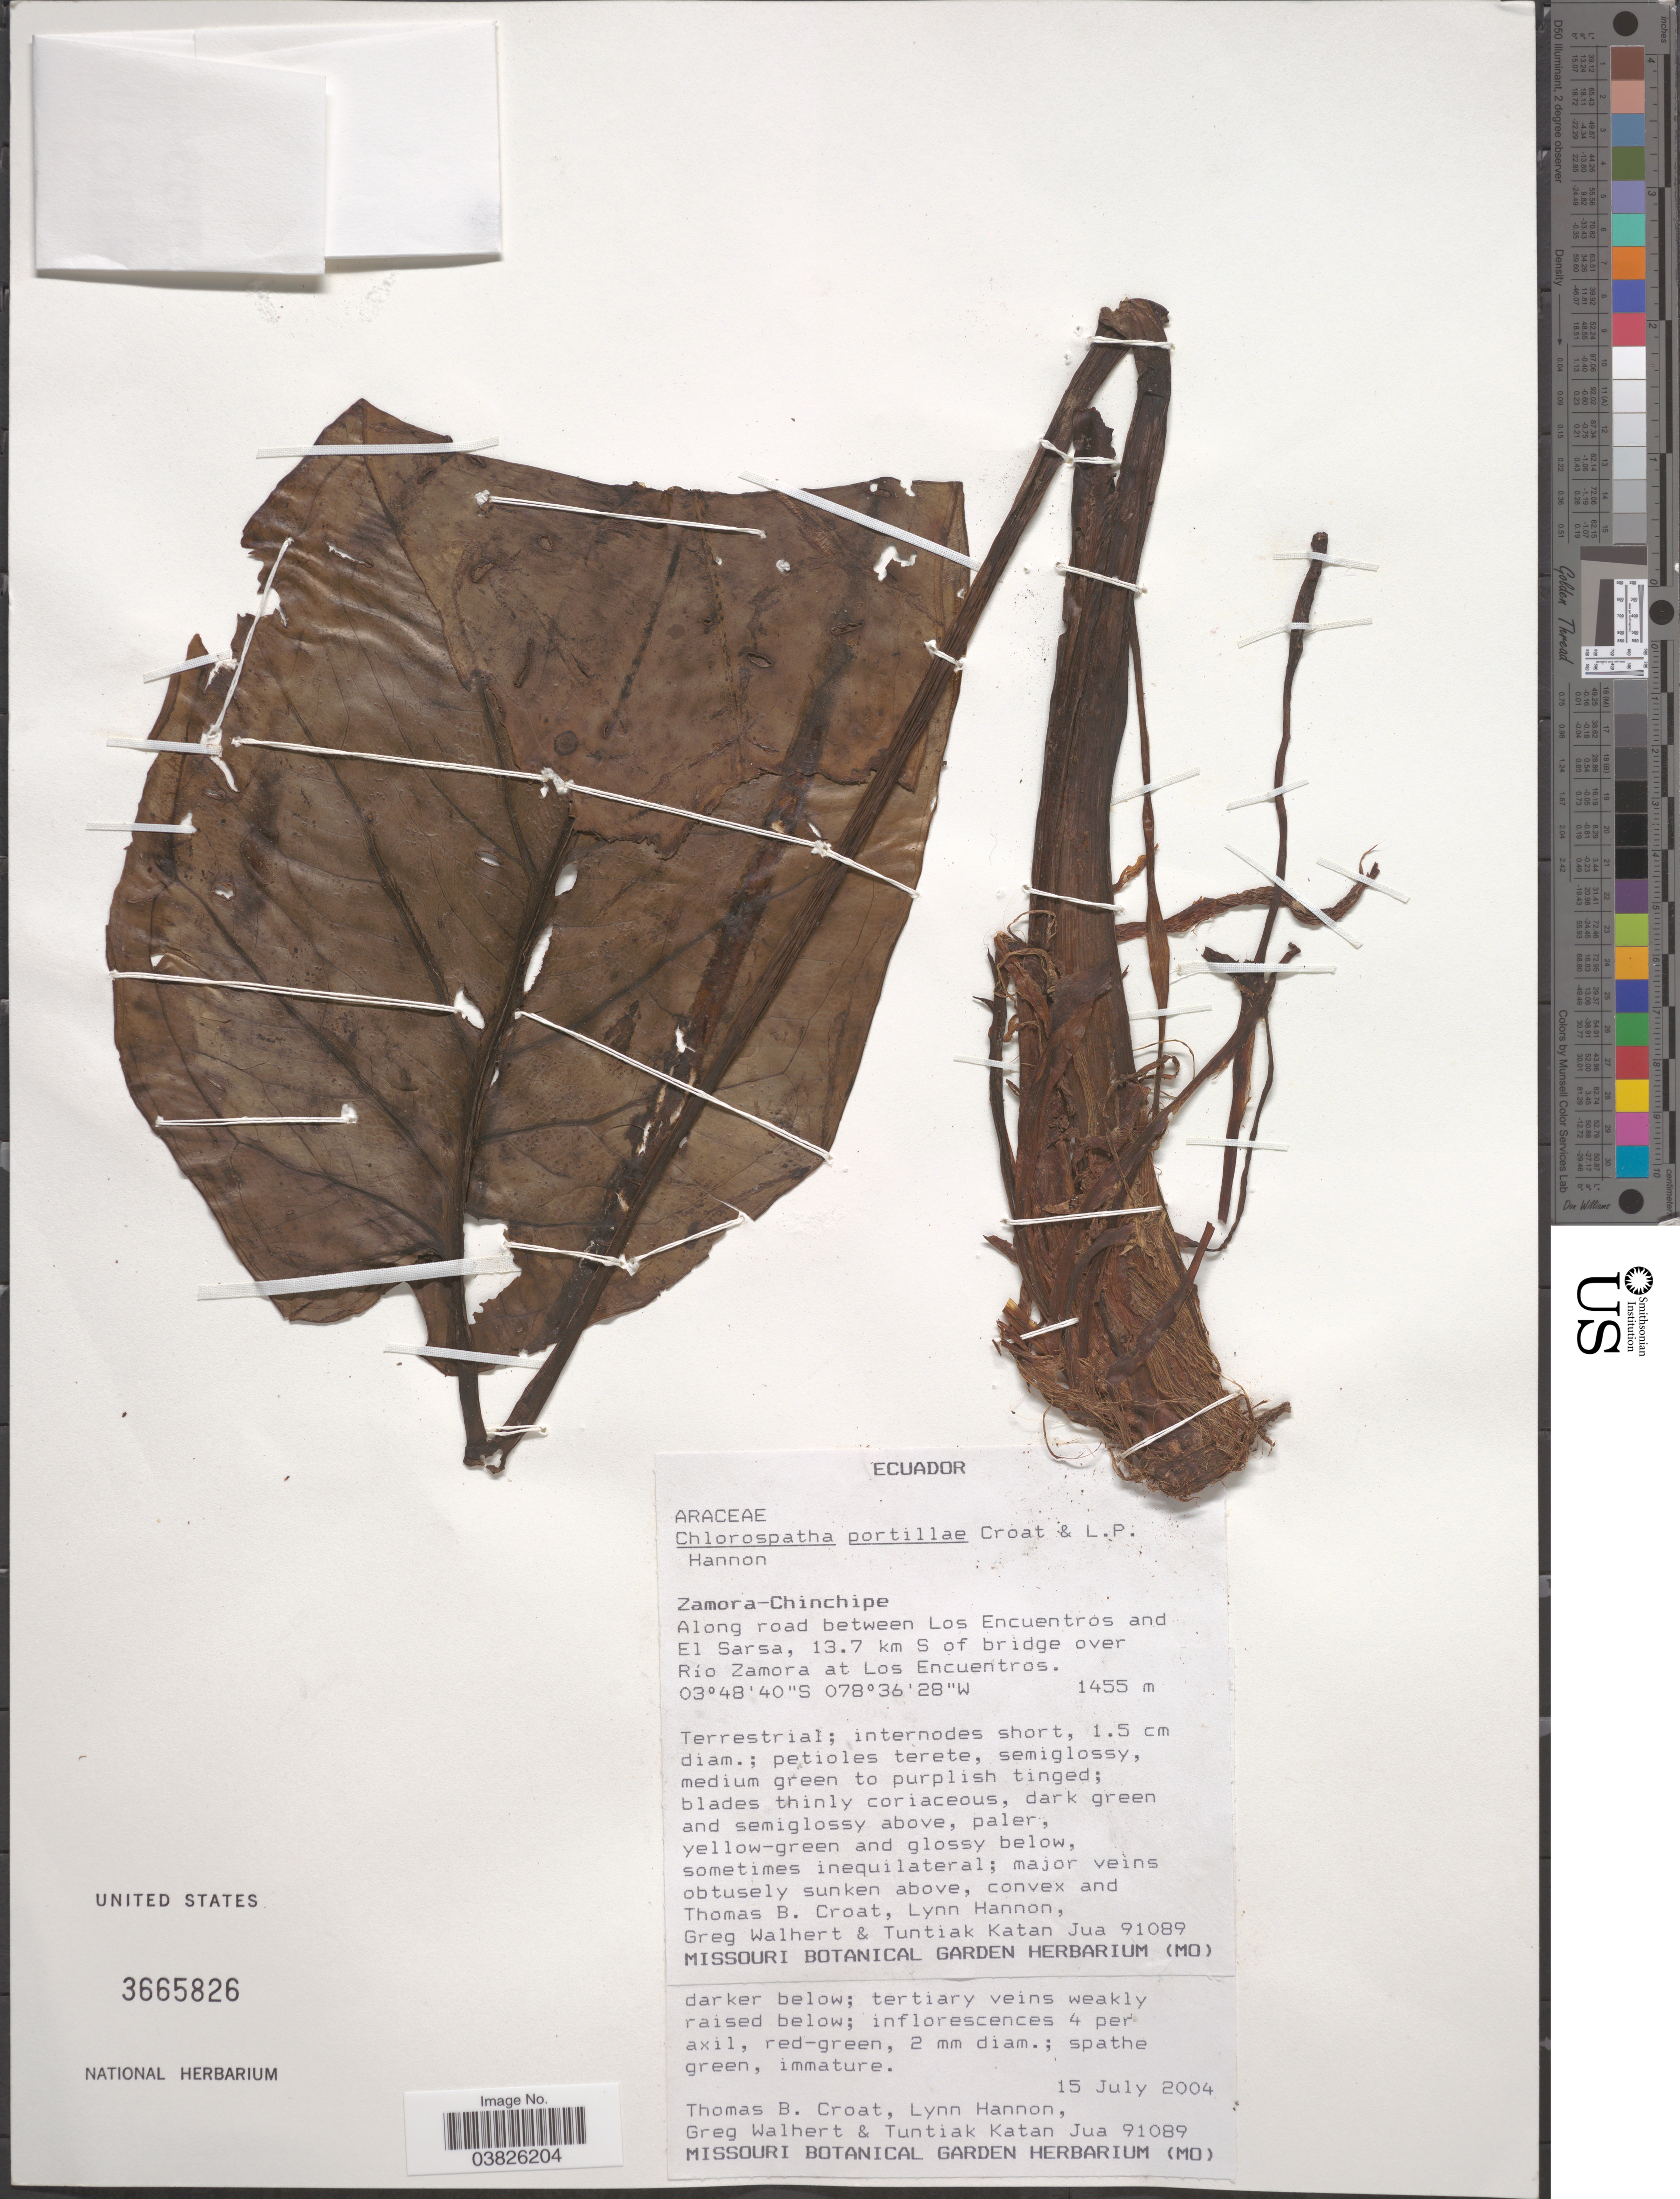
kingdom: Plantae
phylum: Tracheophyta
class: Liliopsida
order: Alismatales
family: Araceae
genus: Chlorospatha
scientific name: Chlorospatha portillae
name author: Croat & L.P. Hannon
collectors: T. B. Croat, L. Hannon, G. Walhert & T. Katan Jua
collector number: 91089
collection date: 2004-07-15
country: Ecuador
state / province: Zamora-Chinchipe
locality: Along road between Los Encuentros and El Sarsa, 13.7 km S of bridge over Río Zamora at Los Encuentros.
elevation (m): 1455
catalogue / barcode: US 3665826